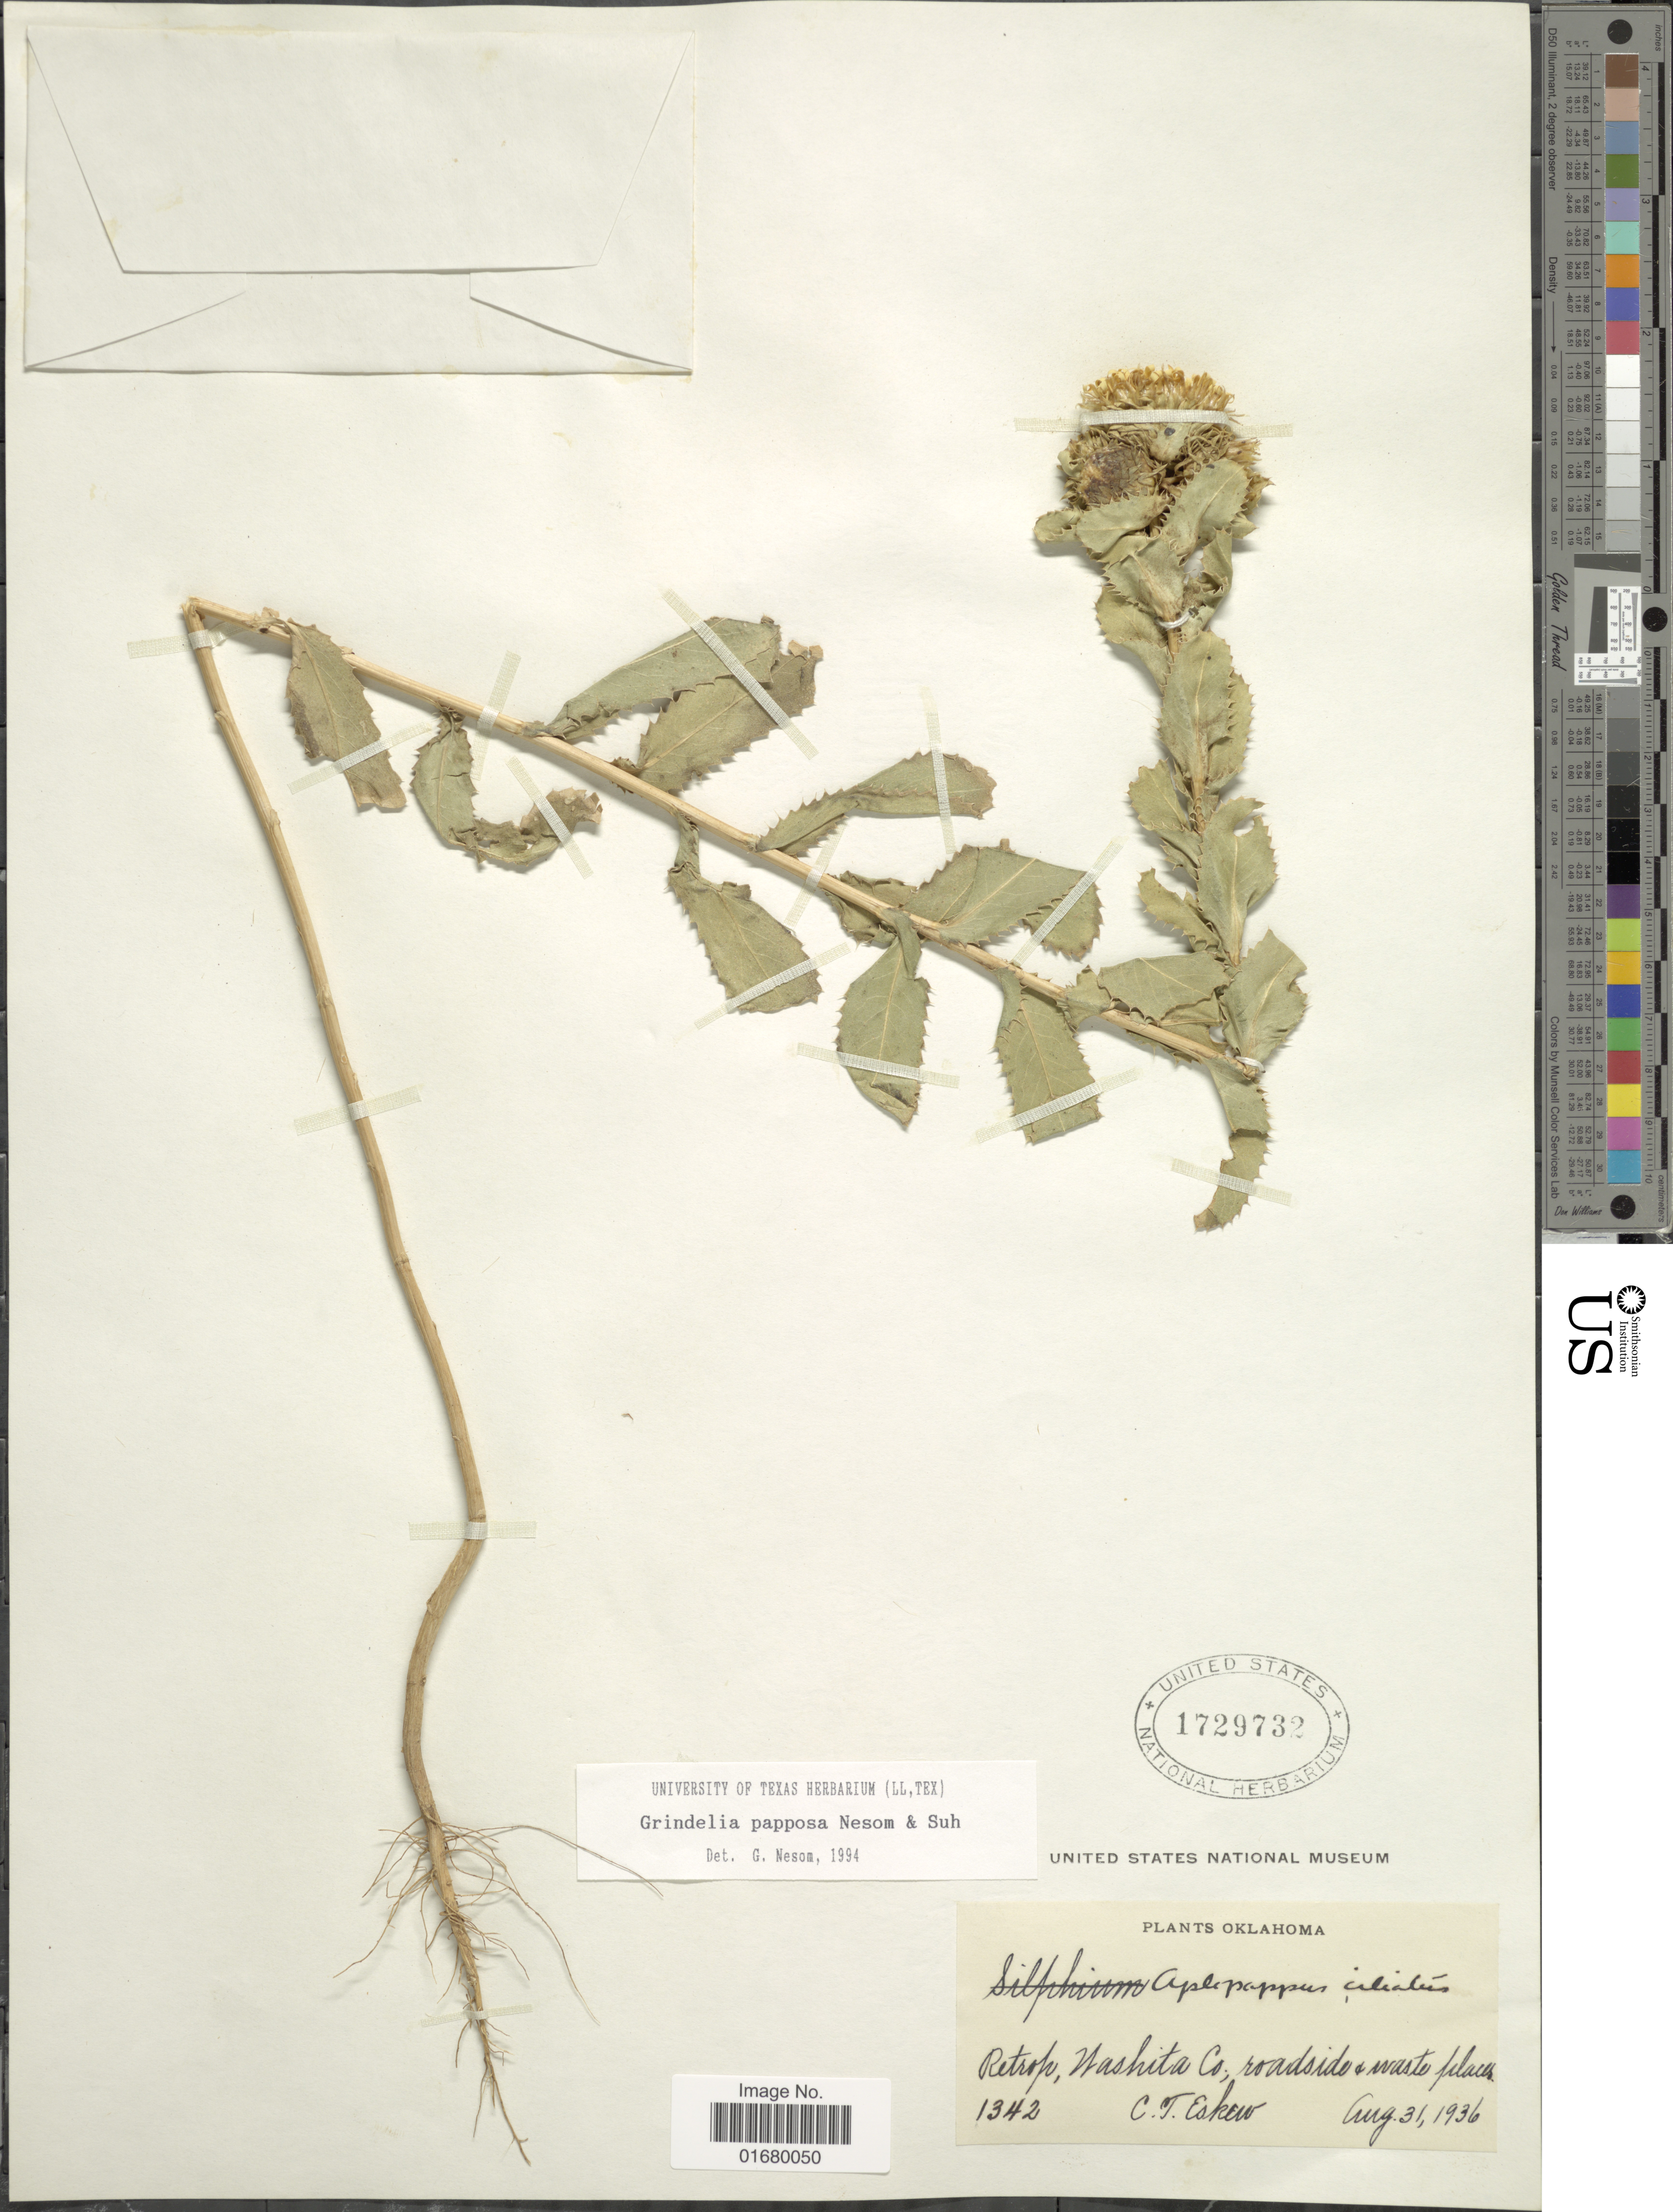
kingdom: Plantae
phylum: Tracheophyta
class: Magnoliopsida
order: Asterales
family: Asteraceae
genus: Grindelia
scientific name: Grindelia papposa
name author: G.L. Nesom & Suh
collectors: C. Eskew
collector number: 1342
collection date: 1936-08-31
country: United States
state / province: Oklahoma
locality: Retrop. Washita Co.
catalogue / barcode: US 1729732